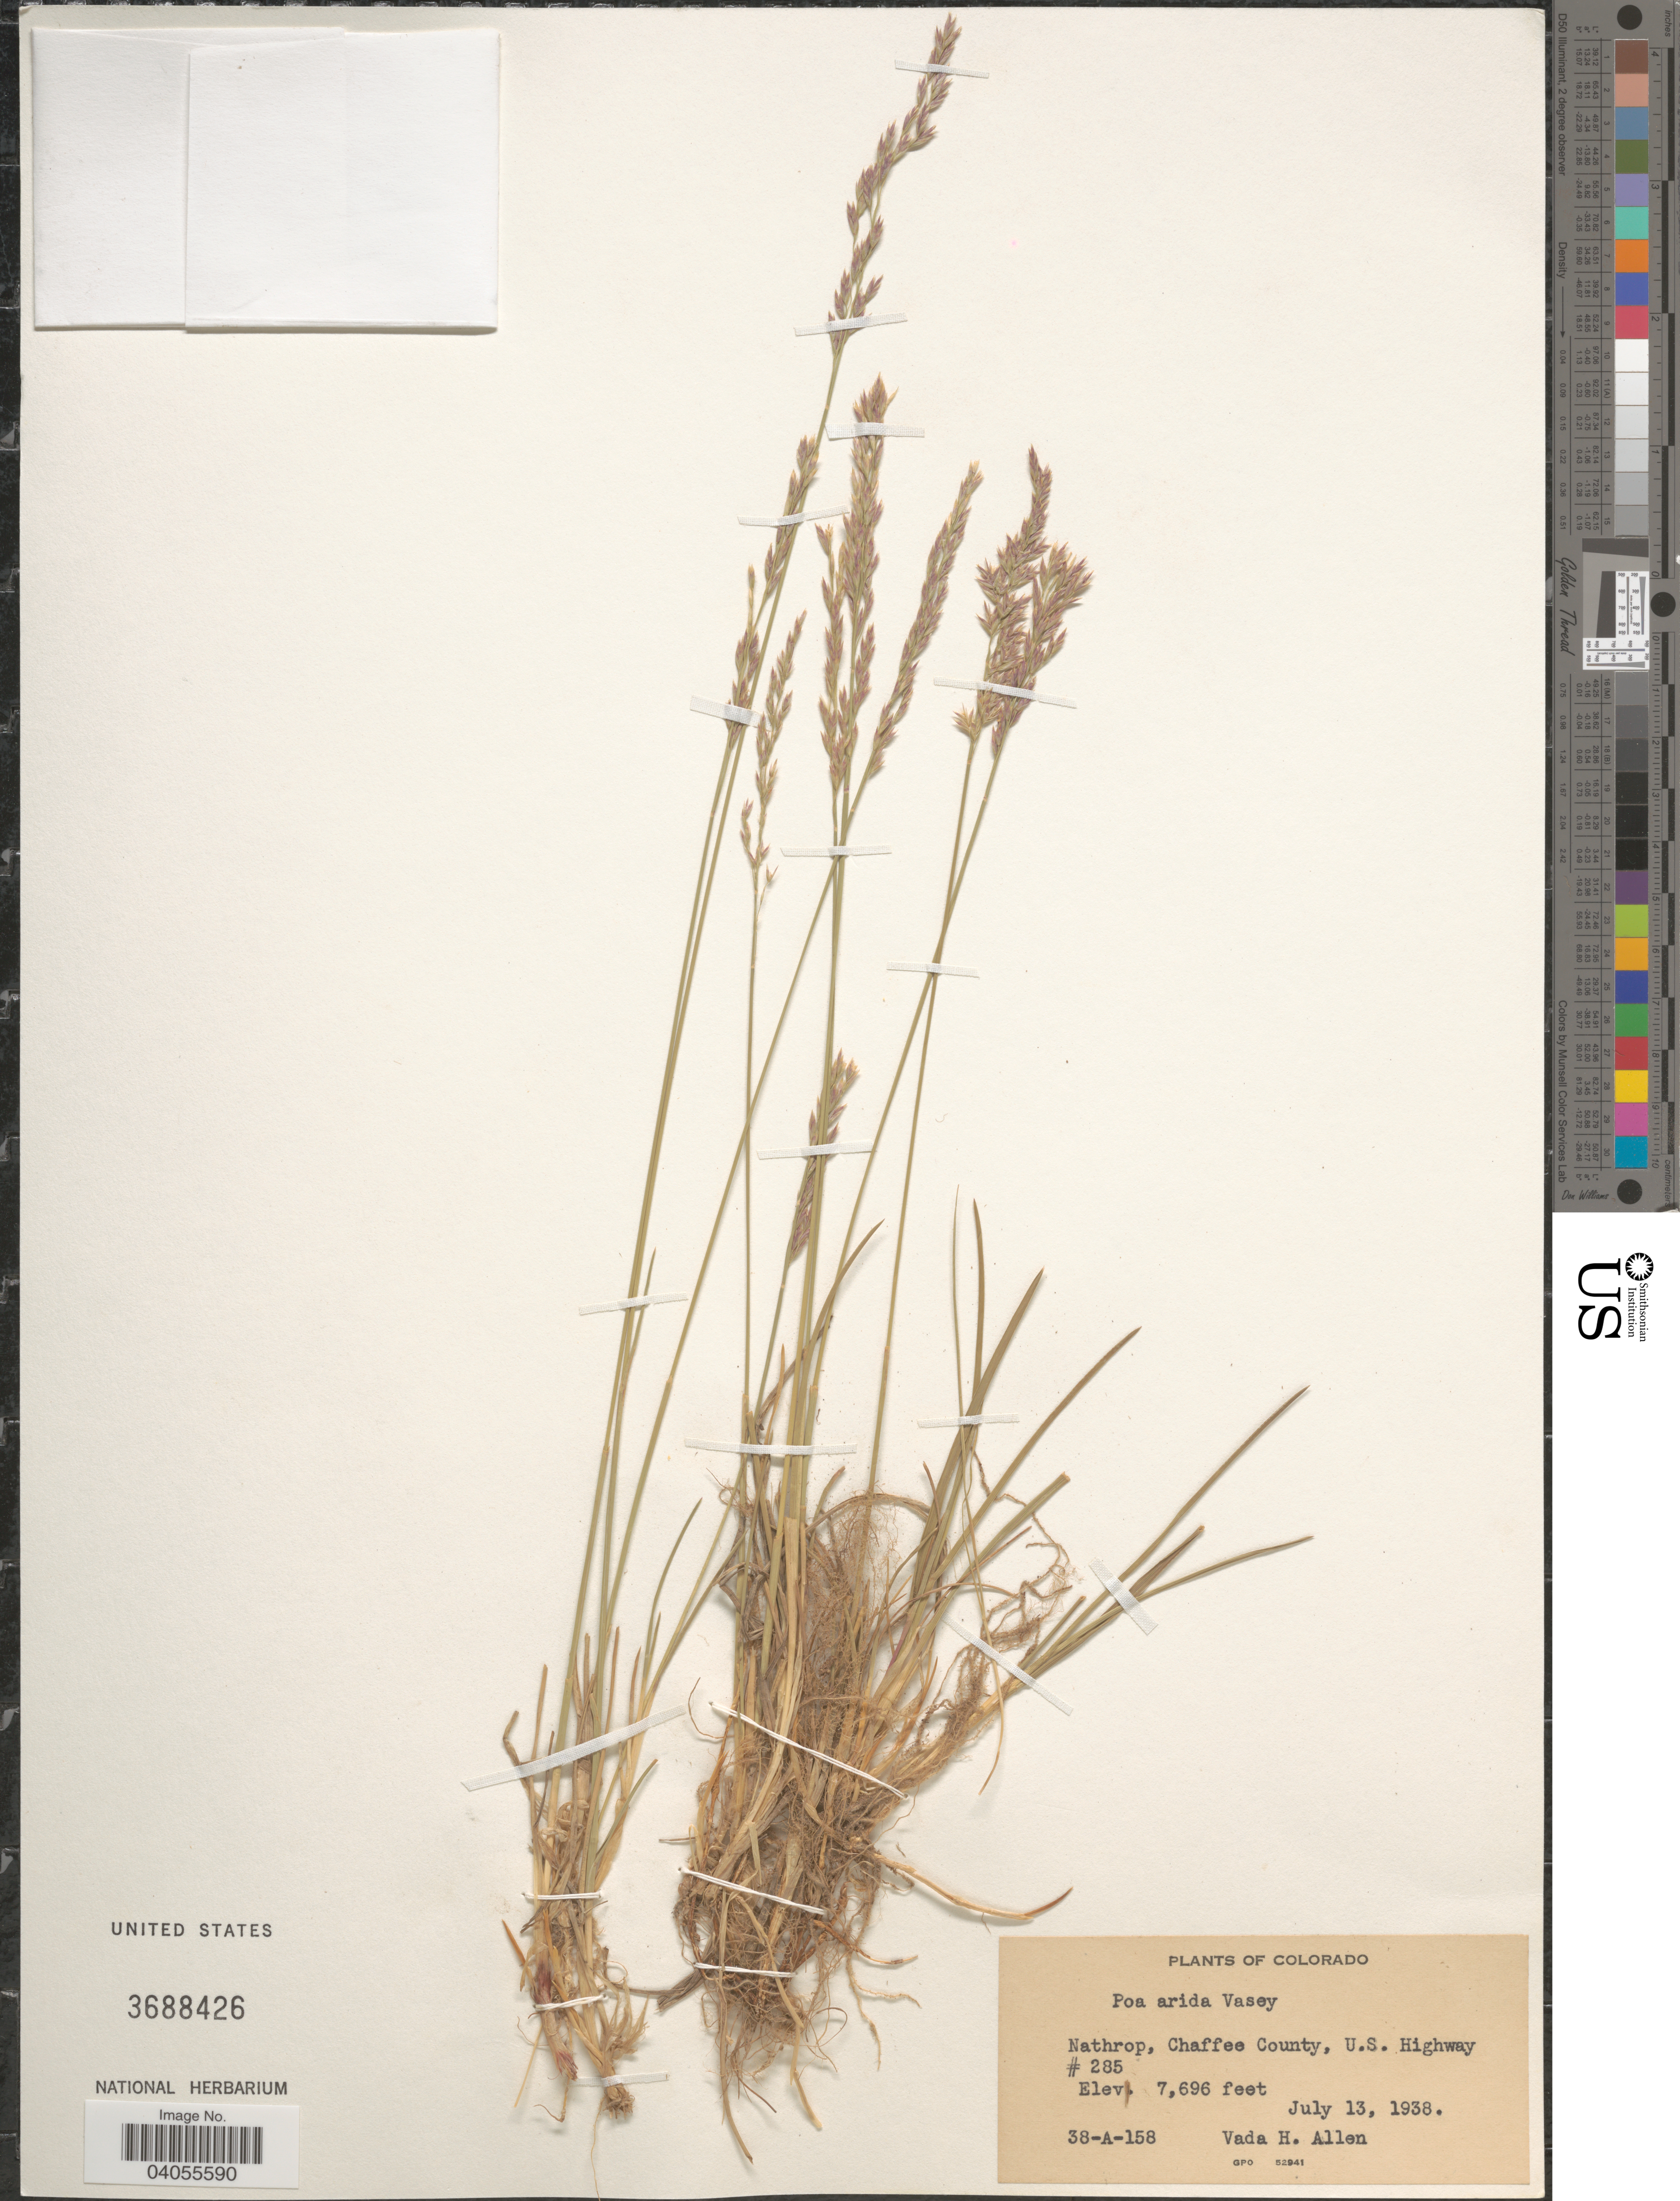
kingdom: Plantae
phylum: Tracheophyta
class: Liliopsida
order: Poales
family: Poaceae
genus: Poa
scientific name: Poa arida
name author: Vasey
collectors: V. Allen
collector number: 38-A-158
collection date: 1938-07-13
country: United States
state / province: Colorado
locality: Nathrop, Chaffee County, U.S. Highway #285.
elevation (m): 2346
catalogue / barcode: US 3688426